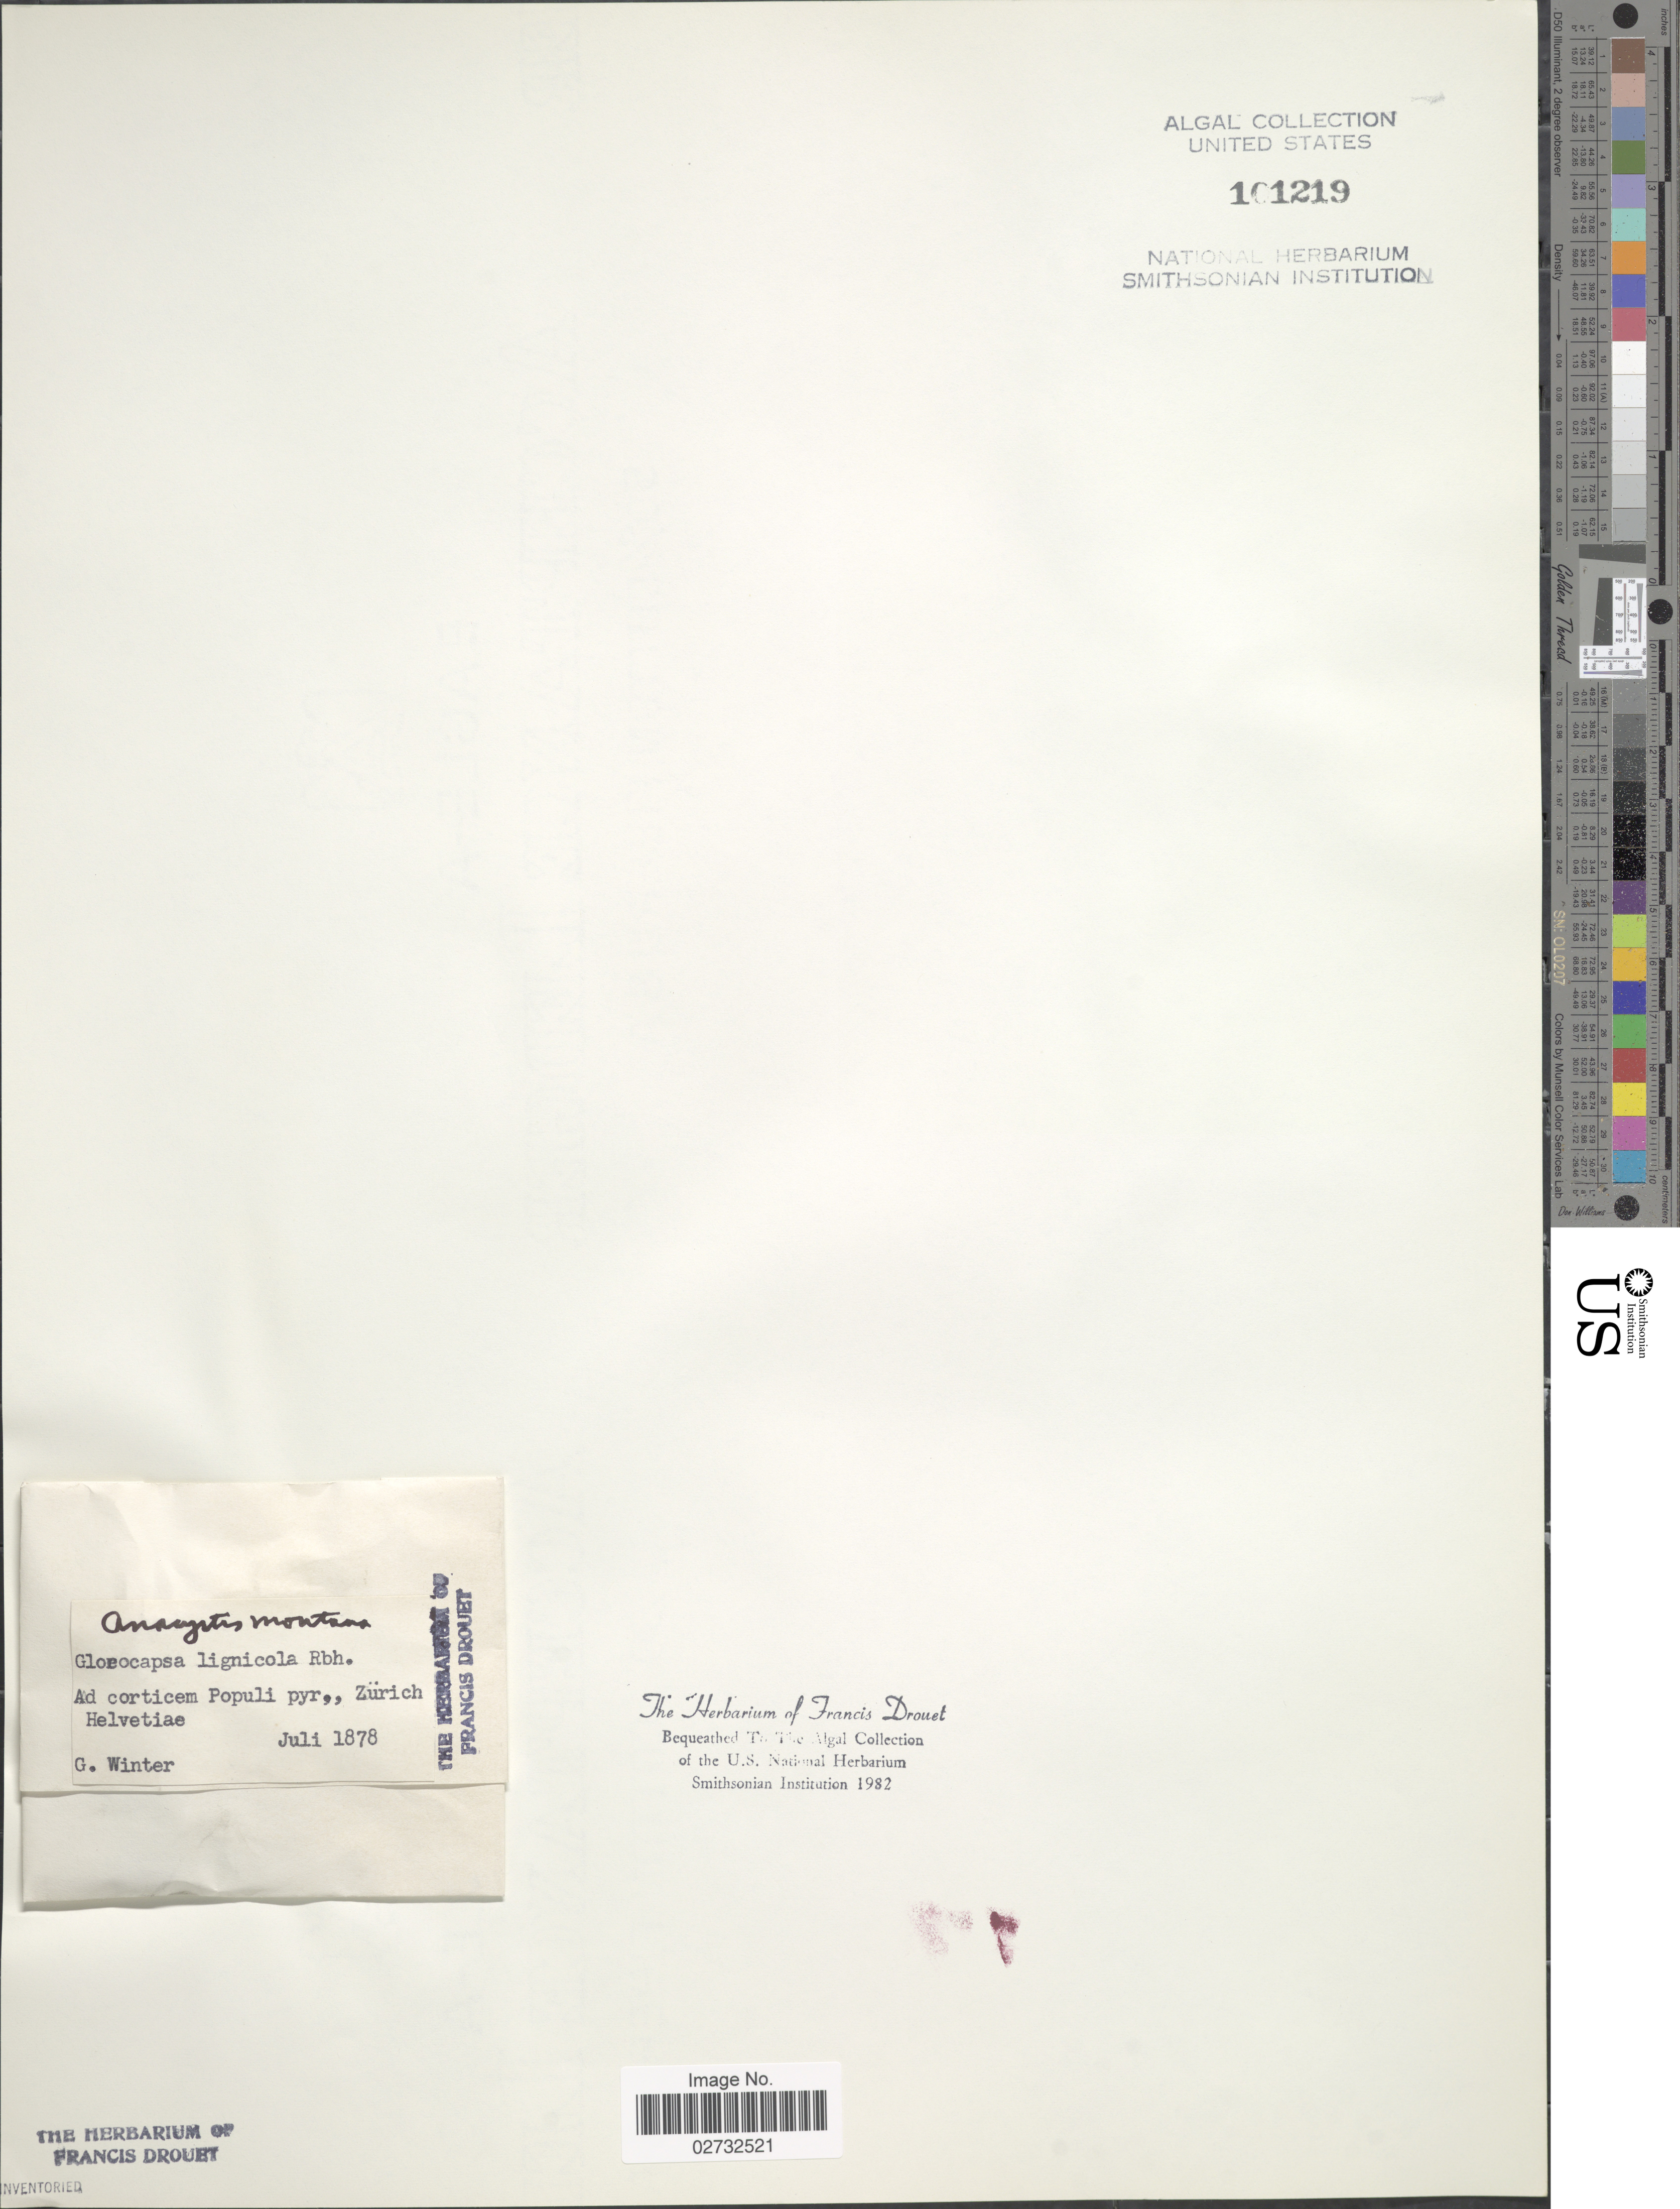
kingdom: Bacteria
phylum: Cyanobacteria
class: Cyanobacteriia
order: Cyanobacteriales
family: Chroococcaceae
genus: Anacystis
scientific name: Anacystis montana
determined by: Drouet, F. E.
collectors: G. Winter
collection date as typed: Jul 1878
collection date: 1878-07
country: Switzerland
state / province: Zürich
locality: Zurich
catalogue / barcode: US 101219